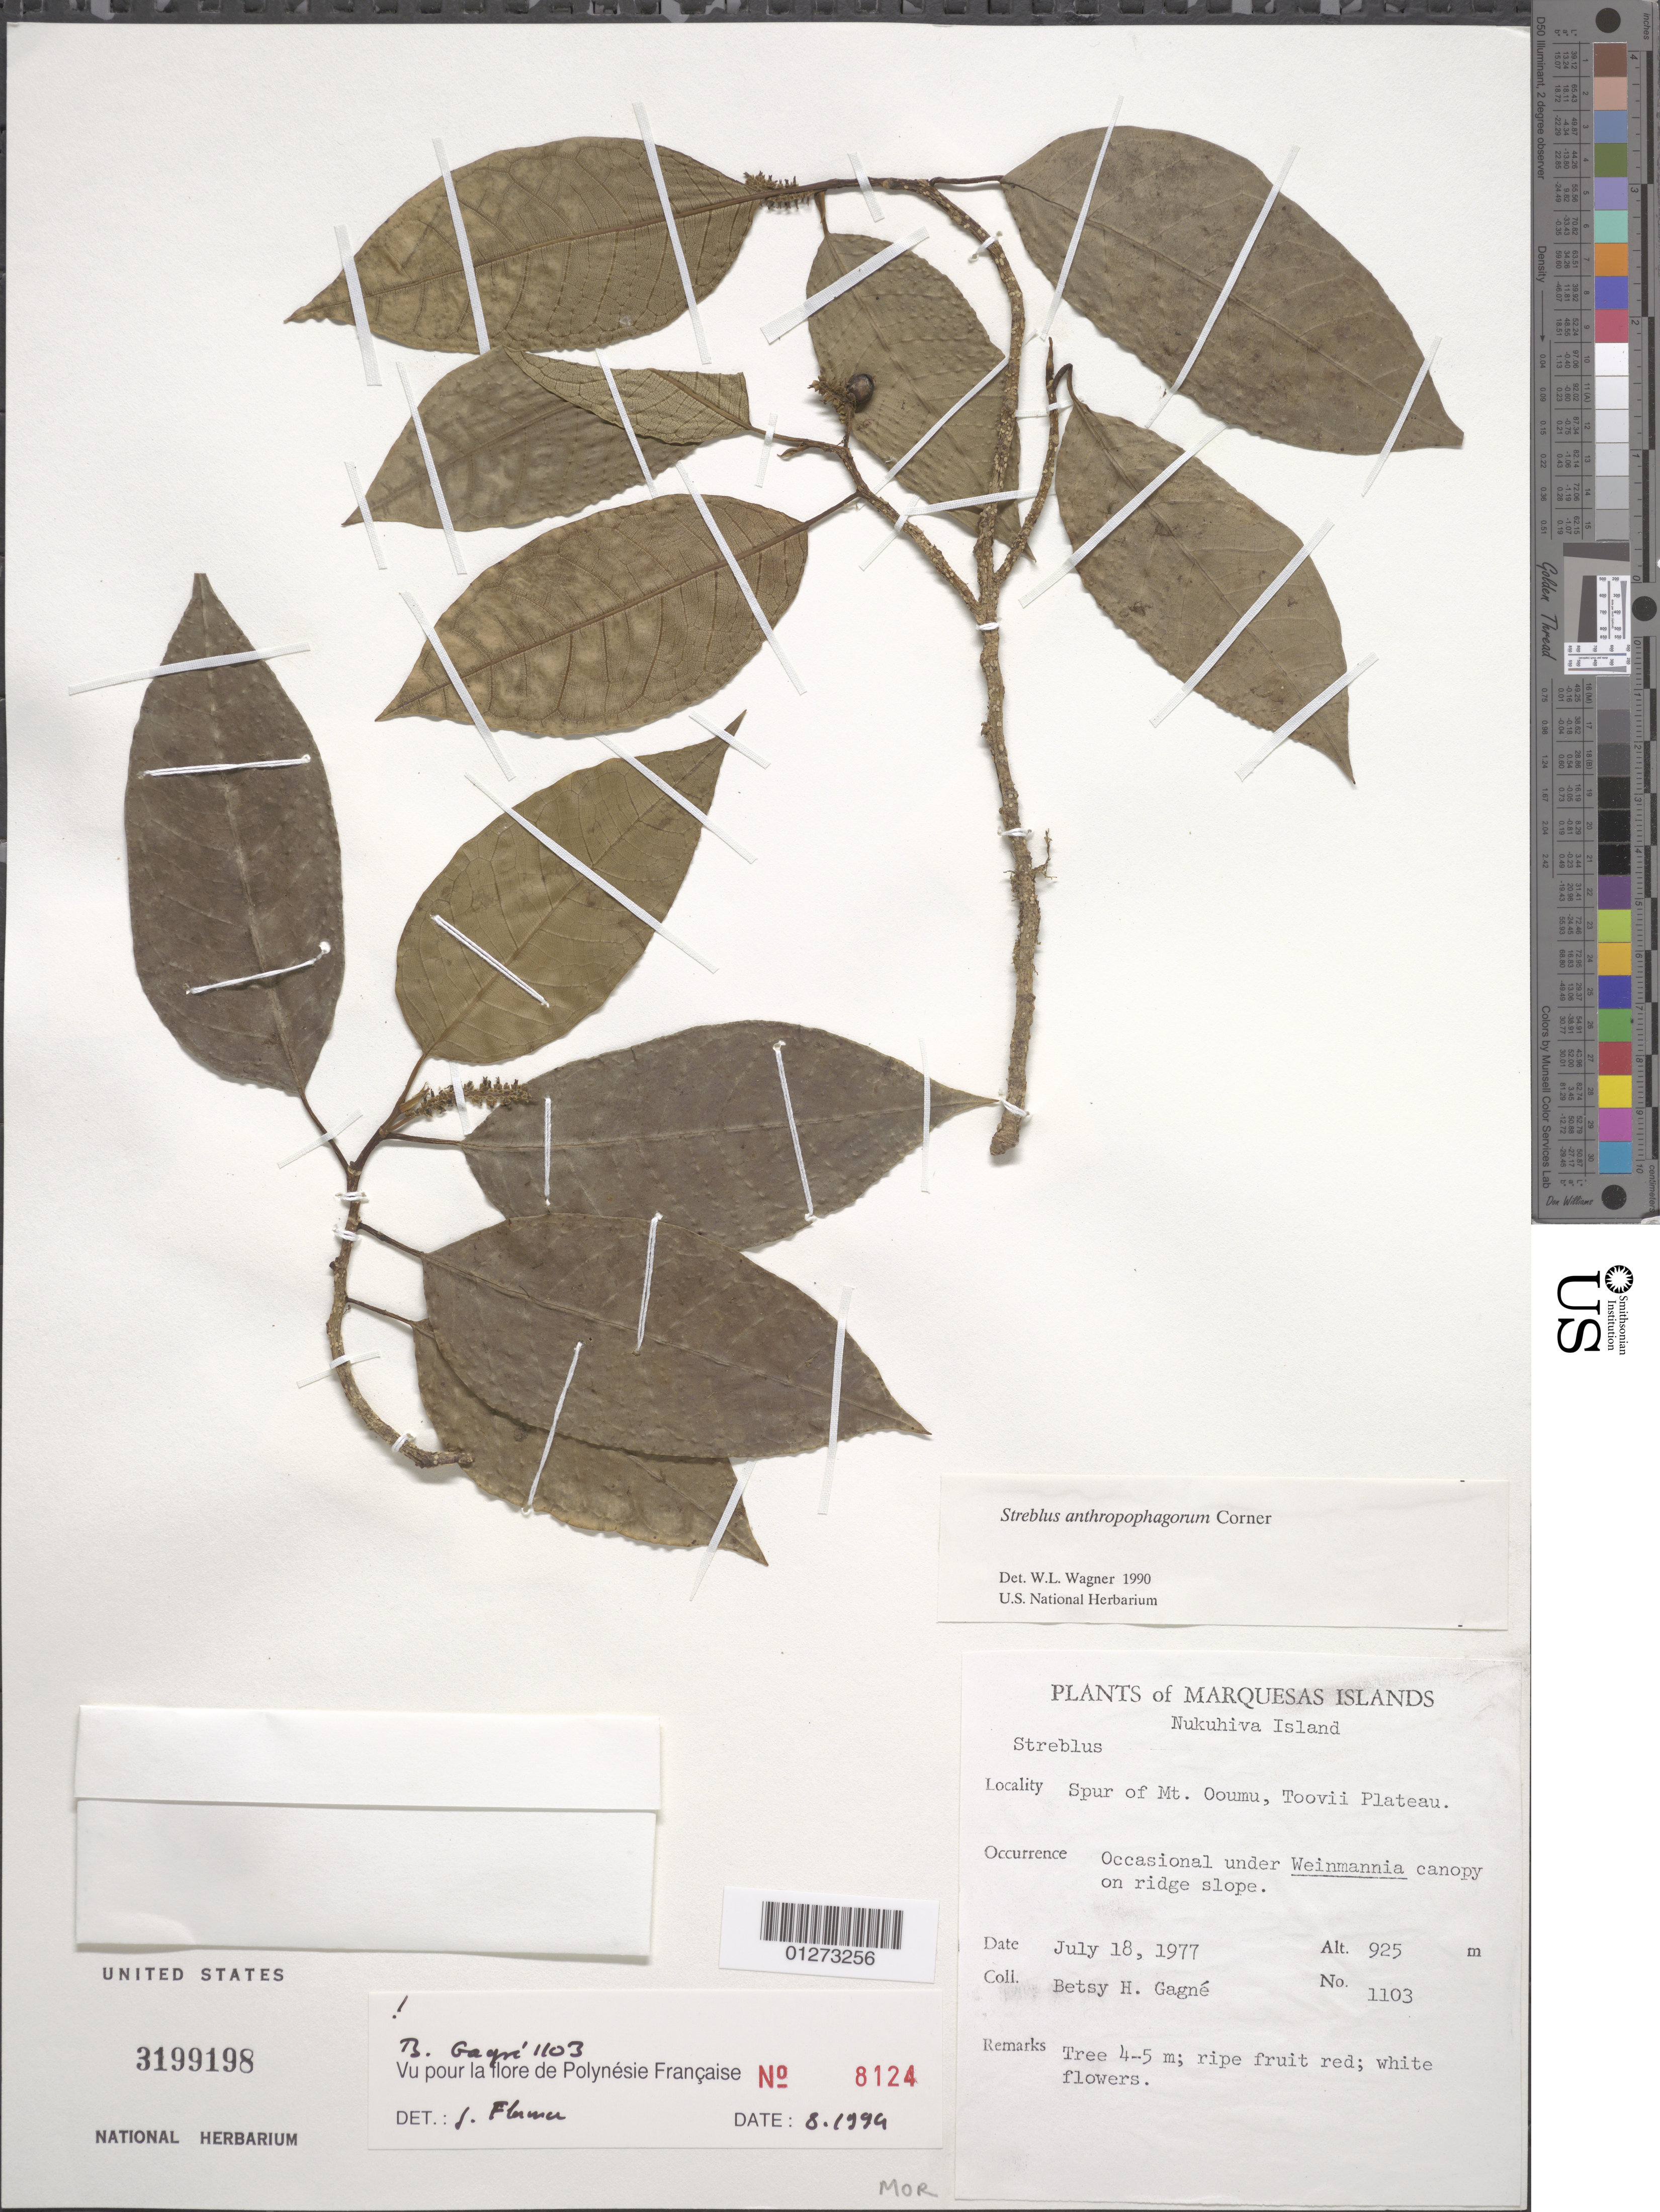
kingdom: Plantae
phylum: Tracheophyta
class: Magnoliopsida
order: Rosales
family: Moraceae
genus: Paratrophis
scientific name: Paratrophis anthropophagorum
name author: (Seem.) Benth. & Hook. f. ex Drake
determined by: Wagner, W. L., (BOT), Smithsonian Institution - National Museum of Natural History (UNITED STATES)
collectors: B. H. Gagné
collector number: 1103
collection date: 1977-07-18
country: French Polynesia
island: Nuku Hiva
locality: Toovii Plateau, spur of Mt. Ooumu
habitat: Occasional under Weinmannia canopy on ridge slope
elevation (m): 925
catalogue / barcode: US 3199198